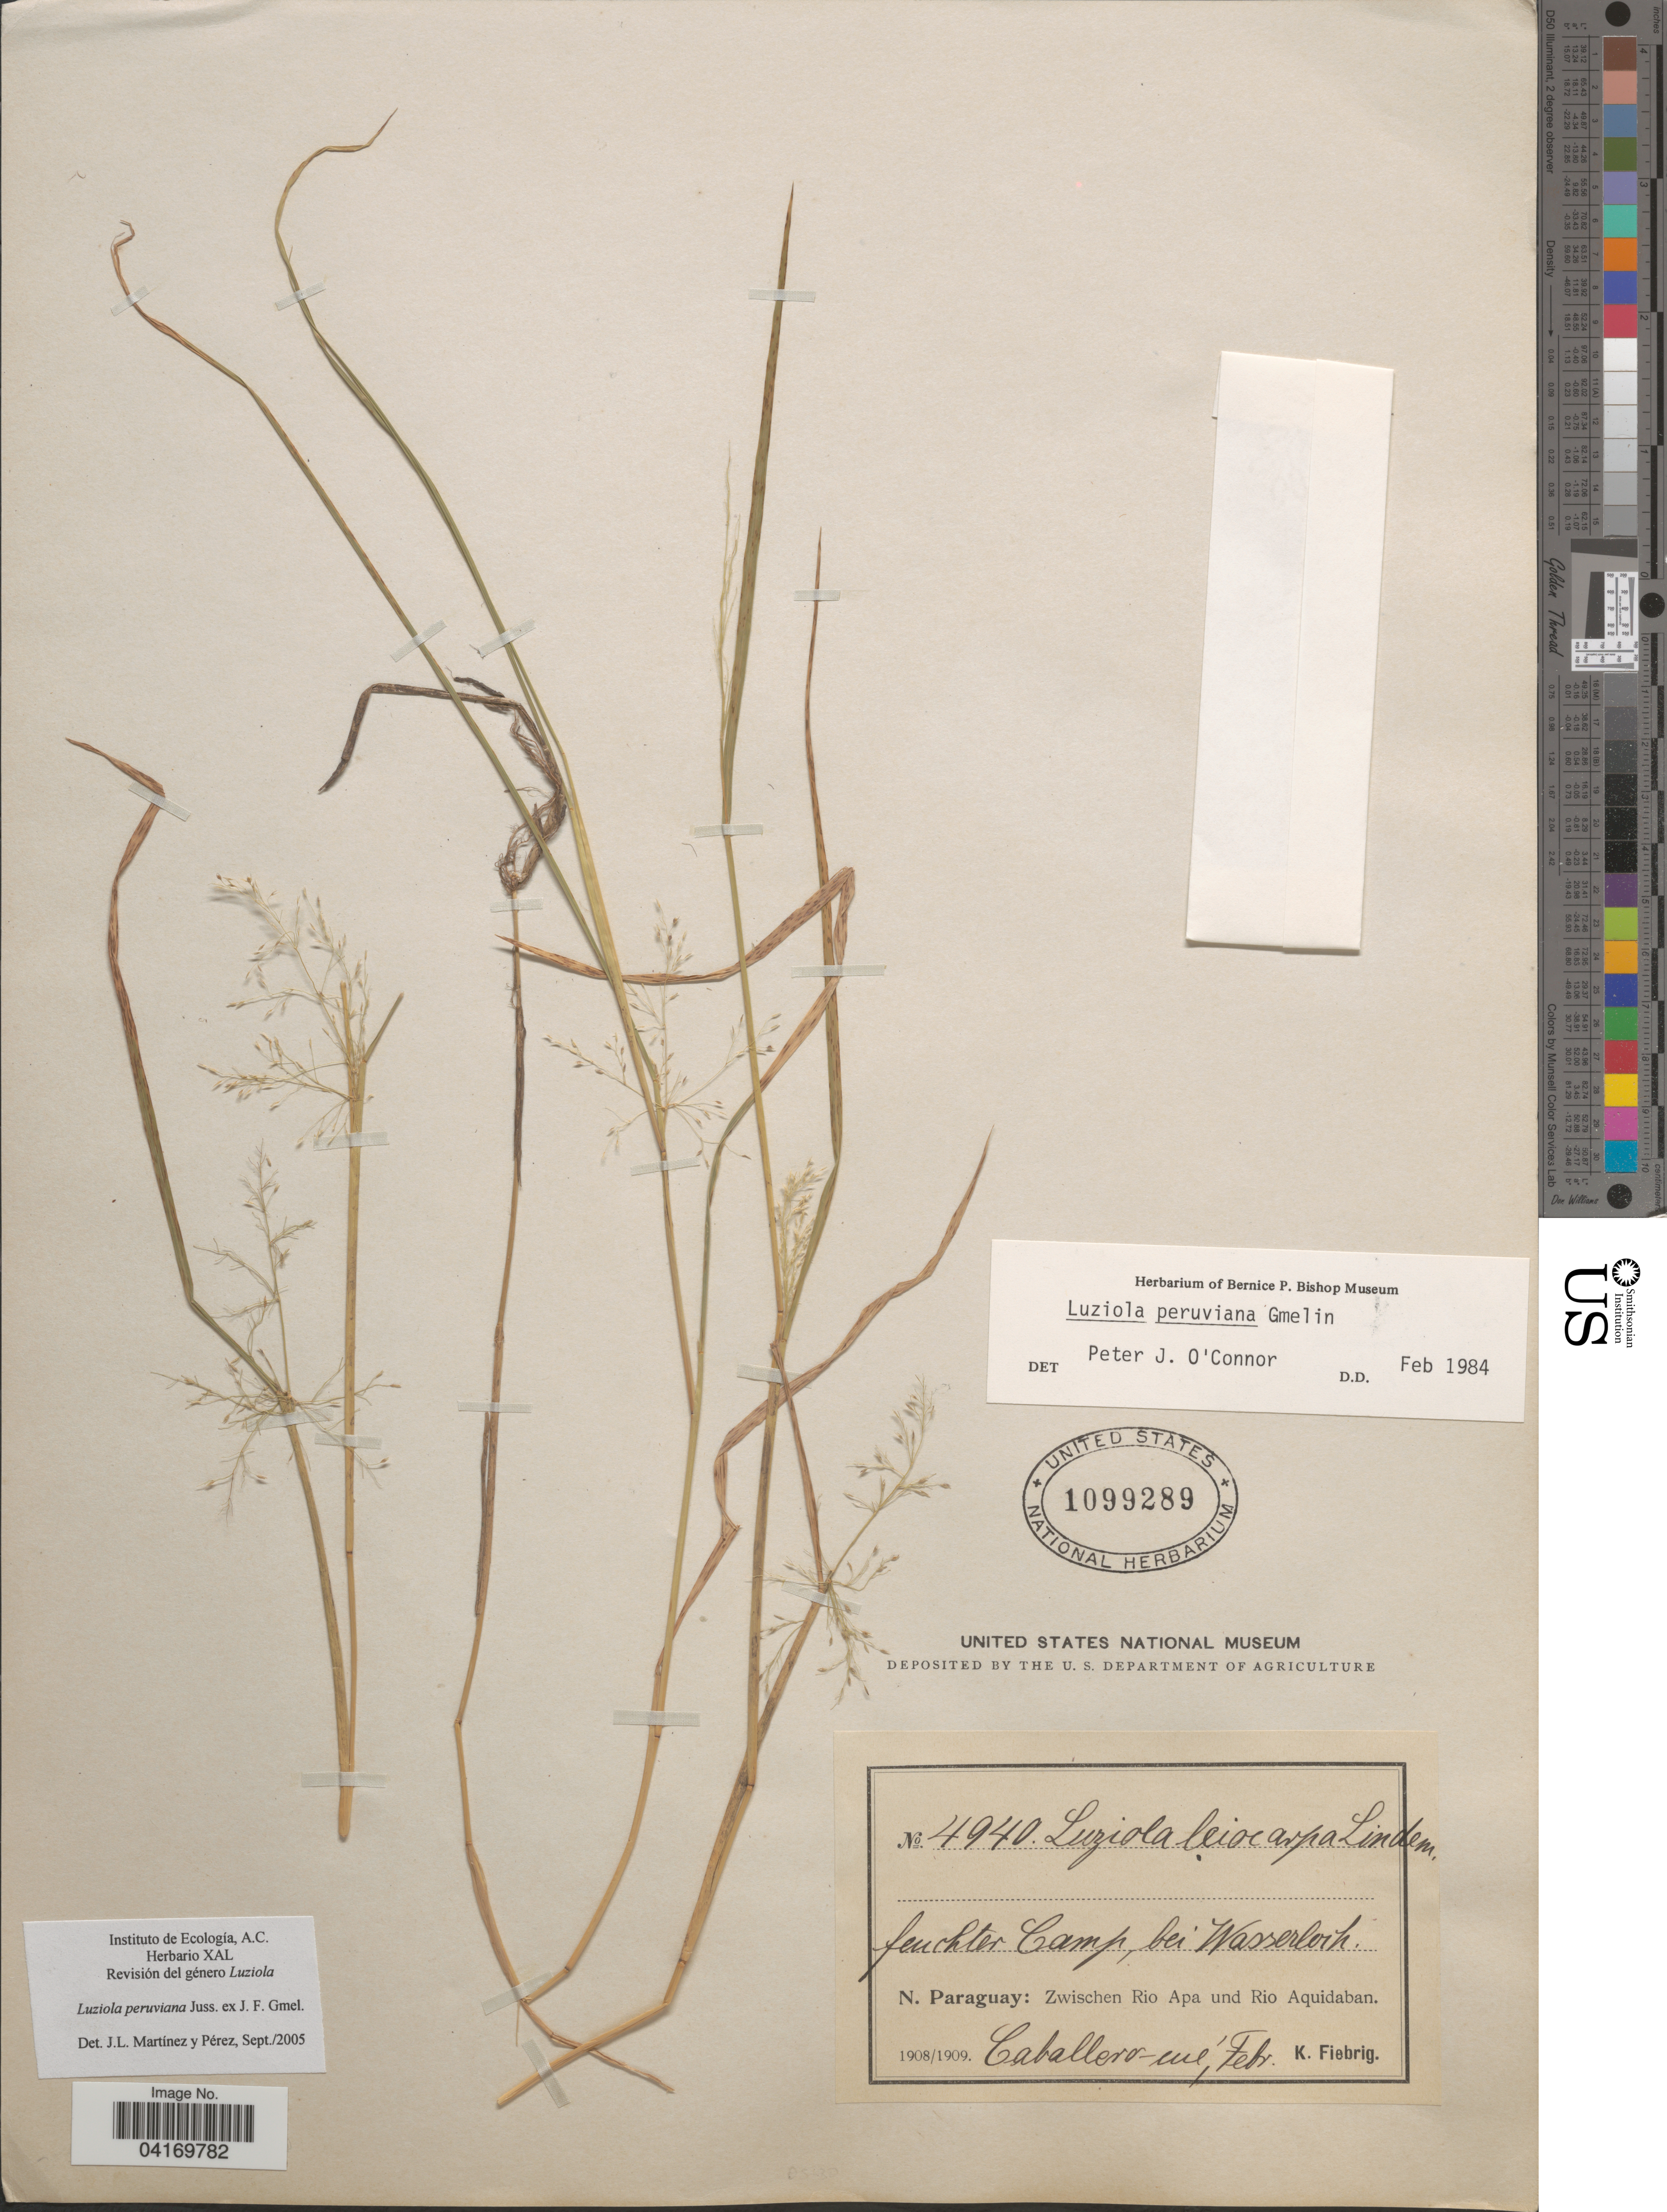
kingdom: Plantae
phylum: Tracheophyta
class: Liliopsida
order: Poales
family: Poaceae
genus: Luziola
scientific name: Luziola peruviana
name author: Juss. ex J.F. Gmel.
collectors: K. Fiebrig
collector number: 4940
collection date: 1908-02/1909-02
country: Paraguay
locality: Feuchter Camp bei Wasserloch. N. Paraguay: Zwischen Rio Apa und Rio Aquidaban. Caballero-mé.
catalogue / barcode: US 1099289